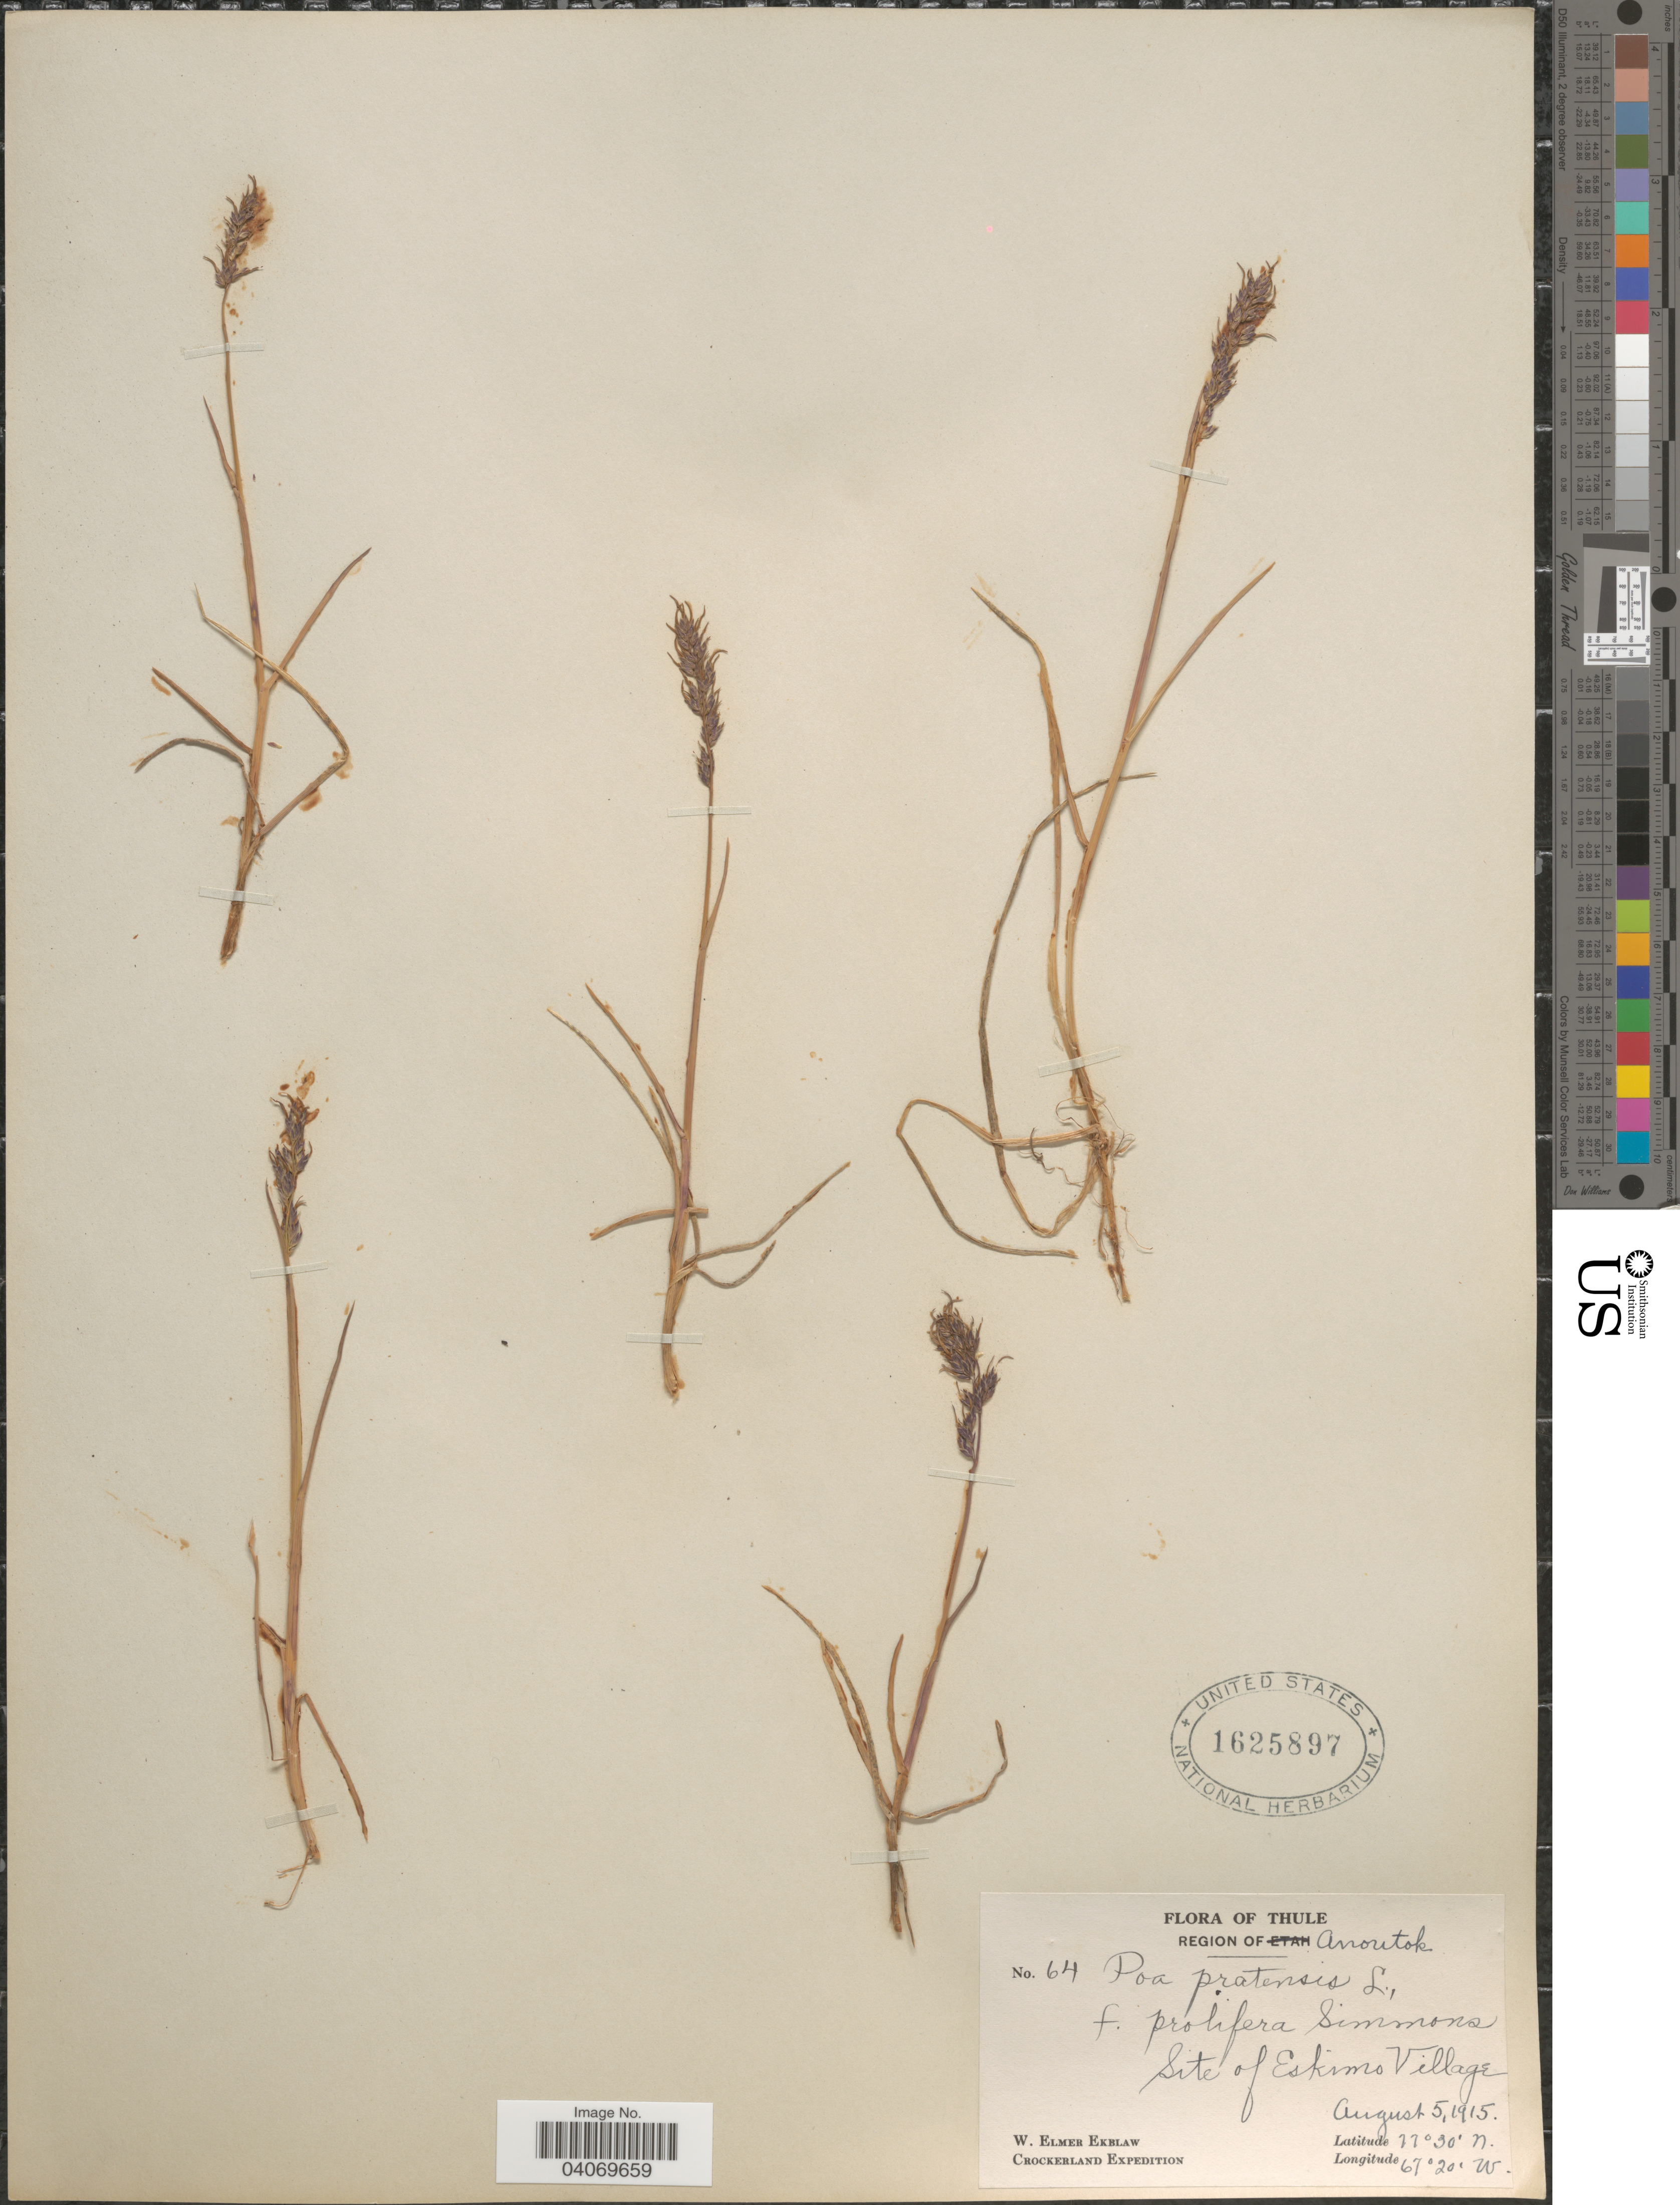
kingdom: Plantae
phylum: Tracheophyta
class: Liliopsida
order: Poales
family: Poaceae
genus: Poa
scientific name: Poa sp.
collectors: W. Ekblaw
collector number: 64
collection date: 1915-08-05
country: Greenland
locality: Thule. Region of Anoutok. Site of Eskimo Village. Crockerland Expedition.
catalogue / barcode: US 1625897